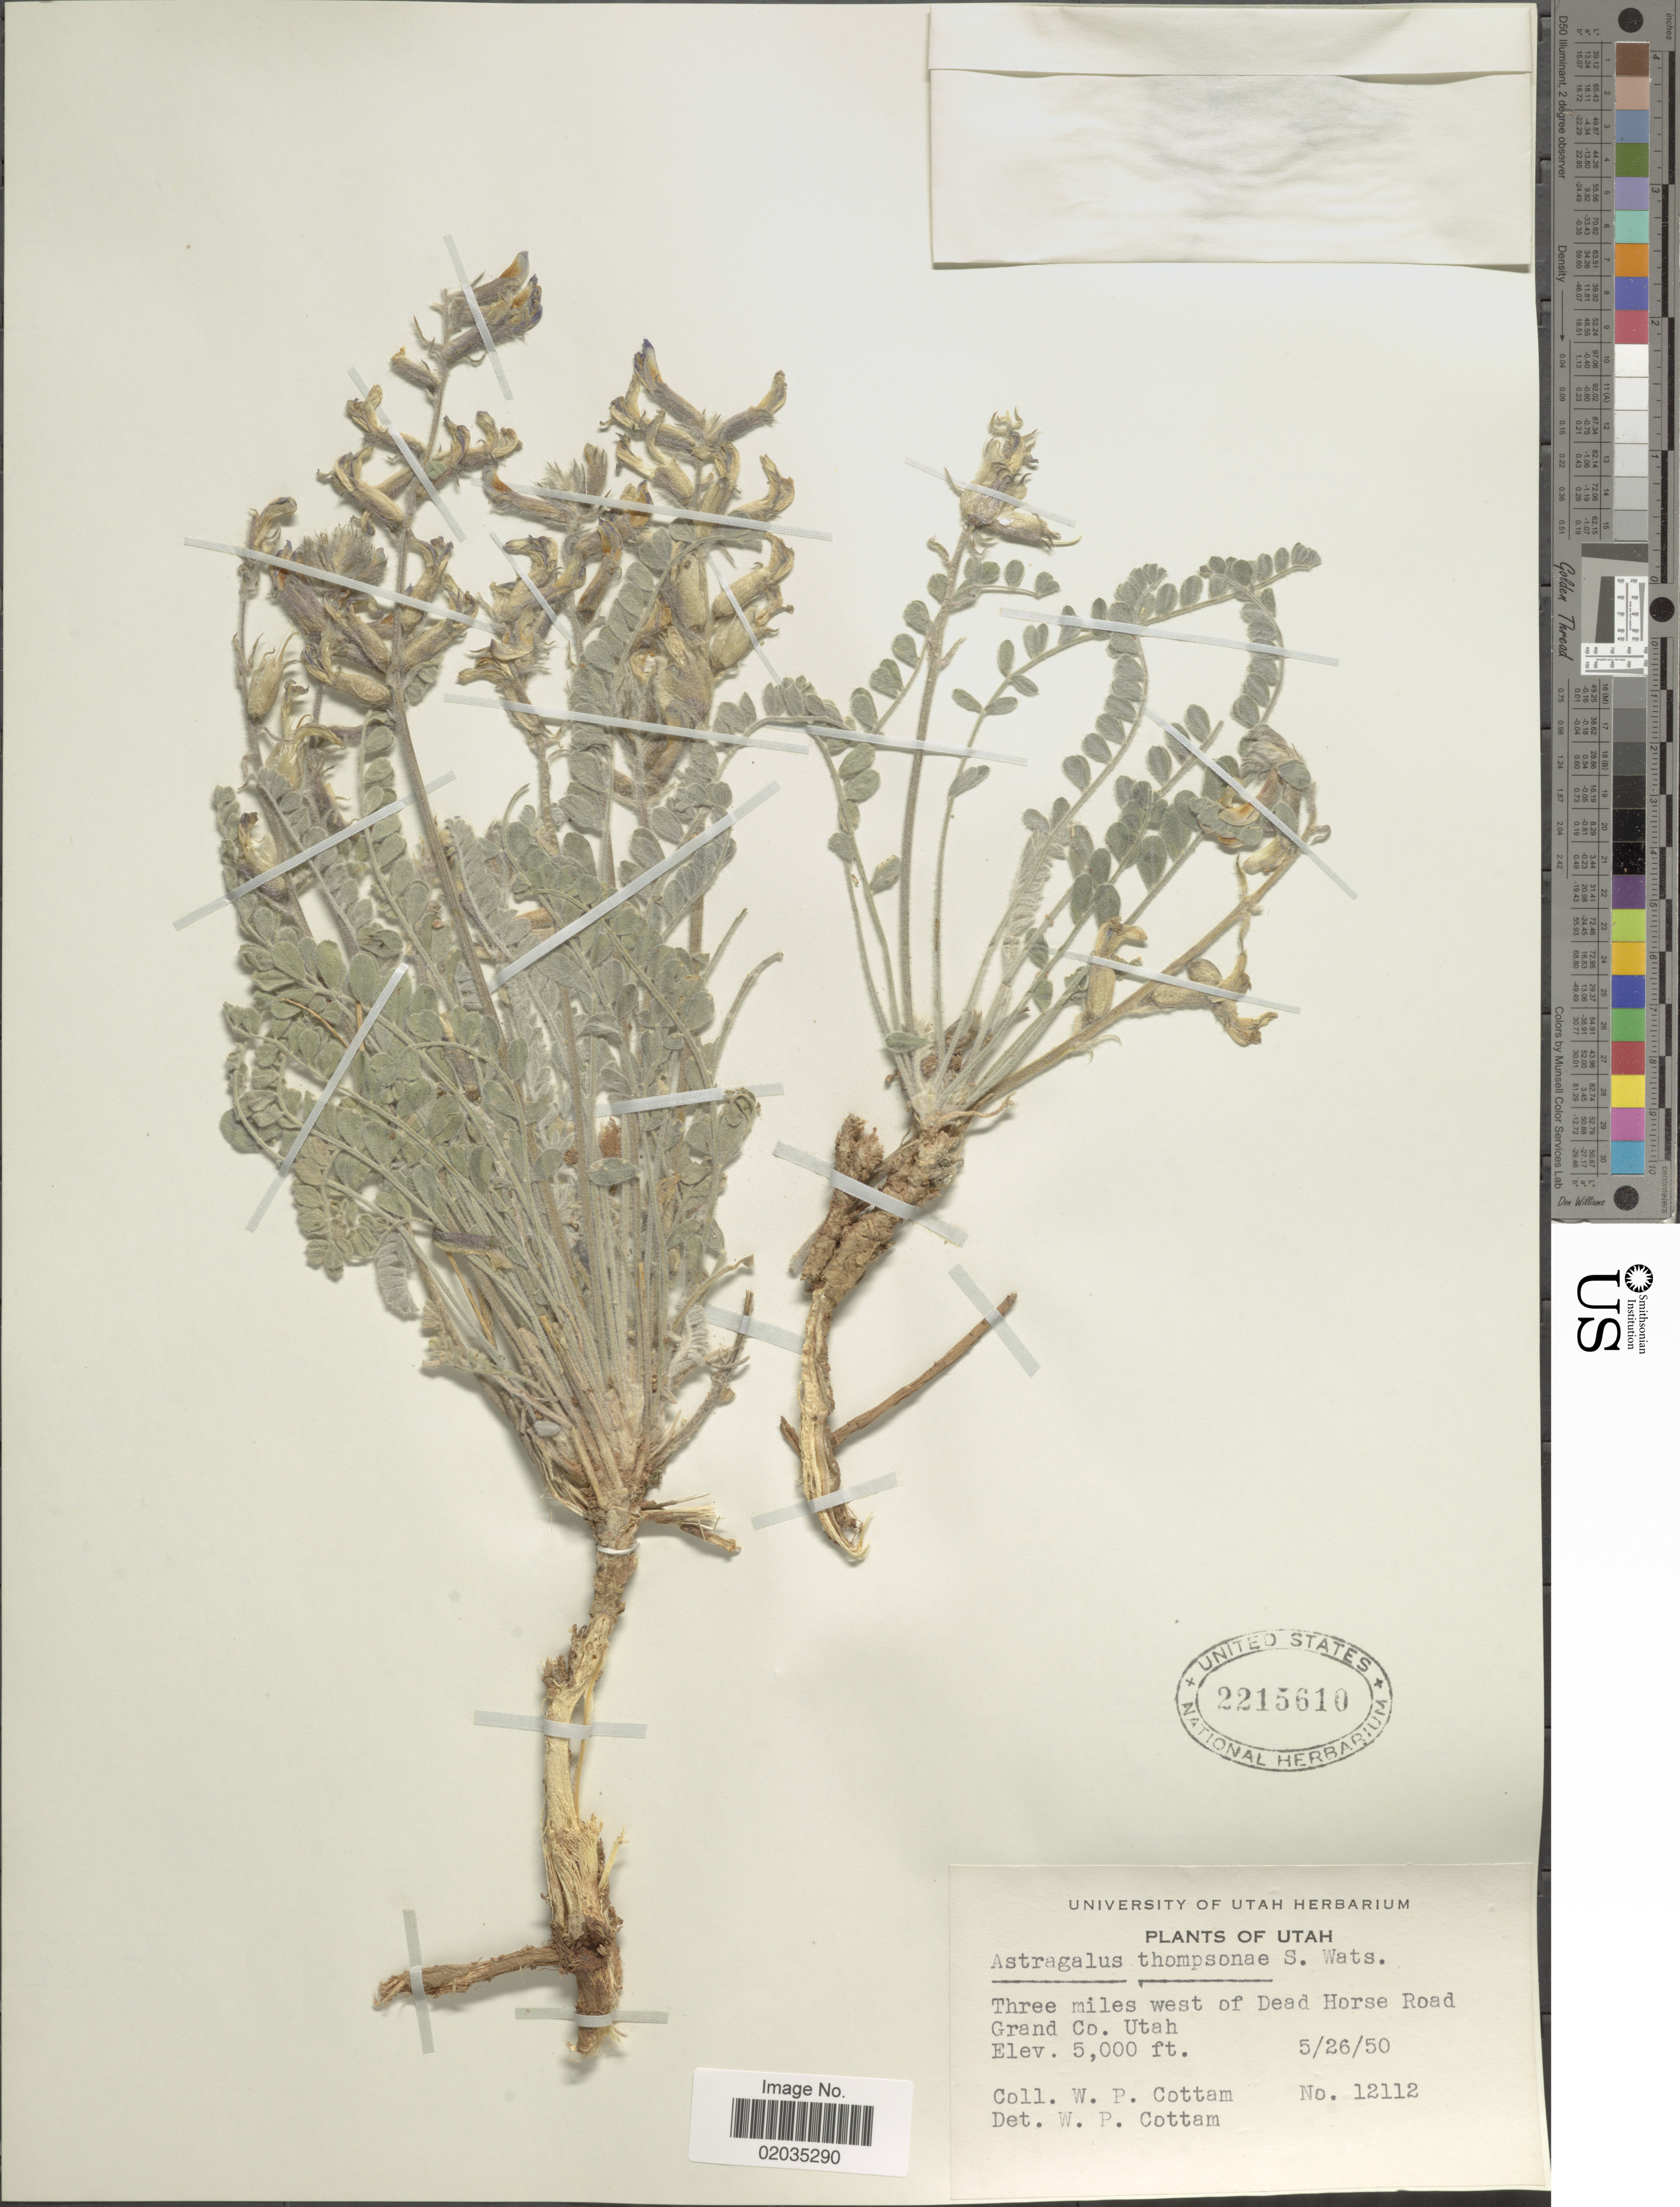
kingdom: Plantae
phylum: Tracheophyta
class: Magnoliopsida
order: Fabales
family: Fabaceae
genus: Astragalus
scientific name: Astragalus thompsonae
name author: S. Watson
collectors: W. Cottam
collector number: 12112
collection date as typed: Transcribed d/m/y: 26/5/50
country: United States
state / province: Utah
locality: Three miles west of Dead Horse Road. Grand Co.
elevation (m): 1524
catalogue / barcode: US 2215610